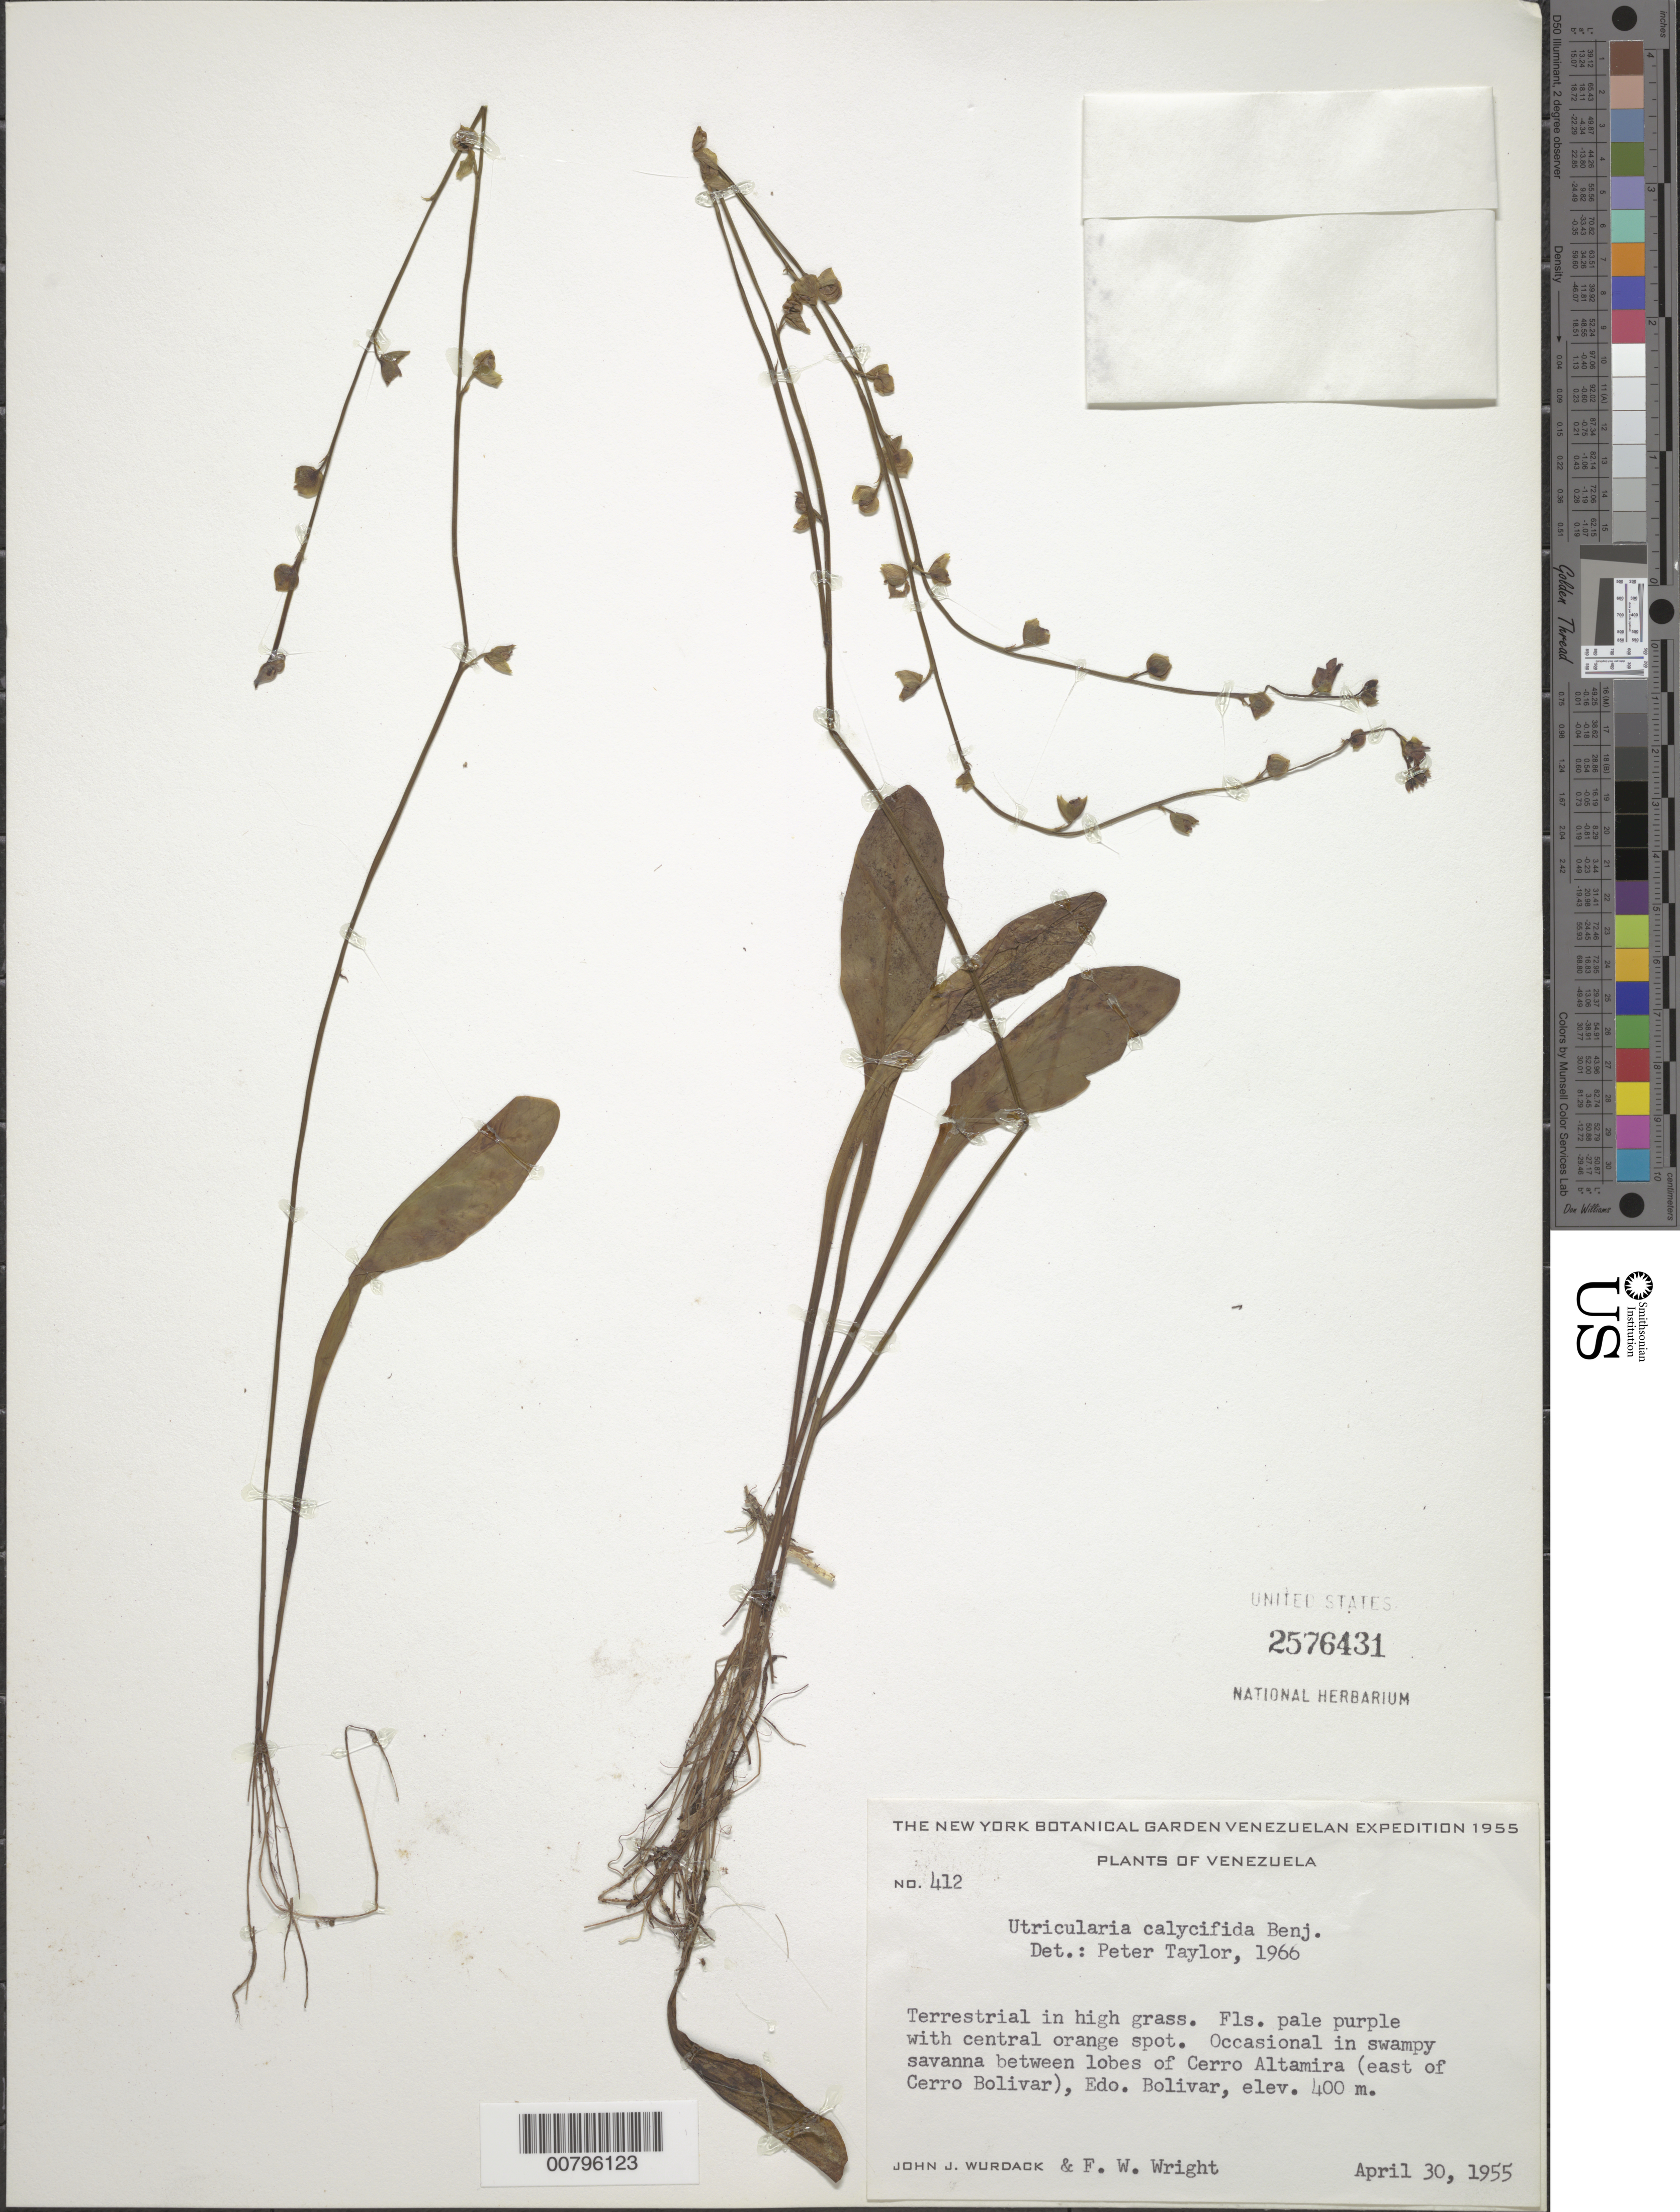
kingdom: Plantae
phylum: Tracheophyta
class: Magnoliopsida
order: Lamiales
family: Lentibulariaceae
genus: Utricularia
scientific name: Utricularia calycifida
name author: Benj.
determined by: Taylor, P.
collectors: J. J. Wurdack & F. W. Wright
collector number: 412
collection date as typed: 30-Apr-55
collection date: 1955-04-30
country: Venezuela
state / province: Bolívar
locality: Cerro Altamira, E of Cerro Bolívar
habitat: Edge of swampy savanna; terrestrial in high grass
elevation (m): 400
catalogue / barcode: US 2576431